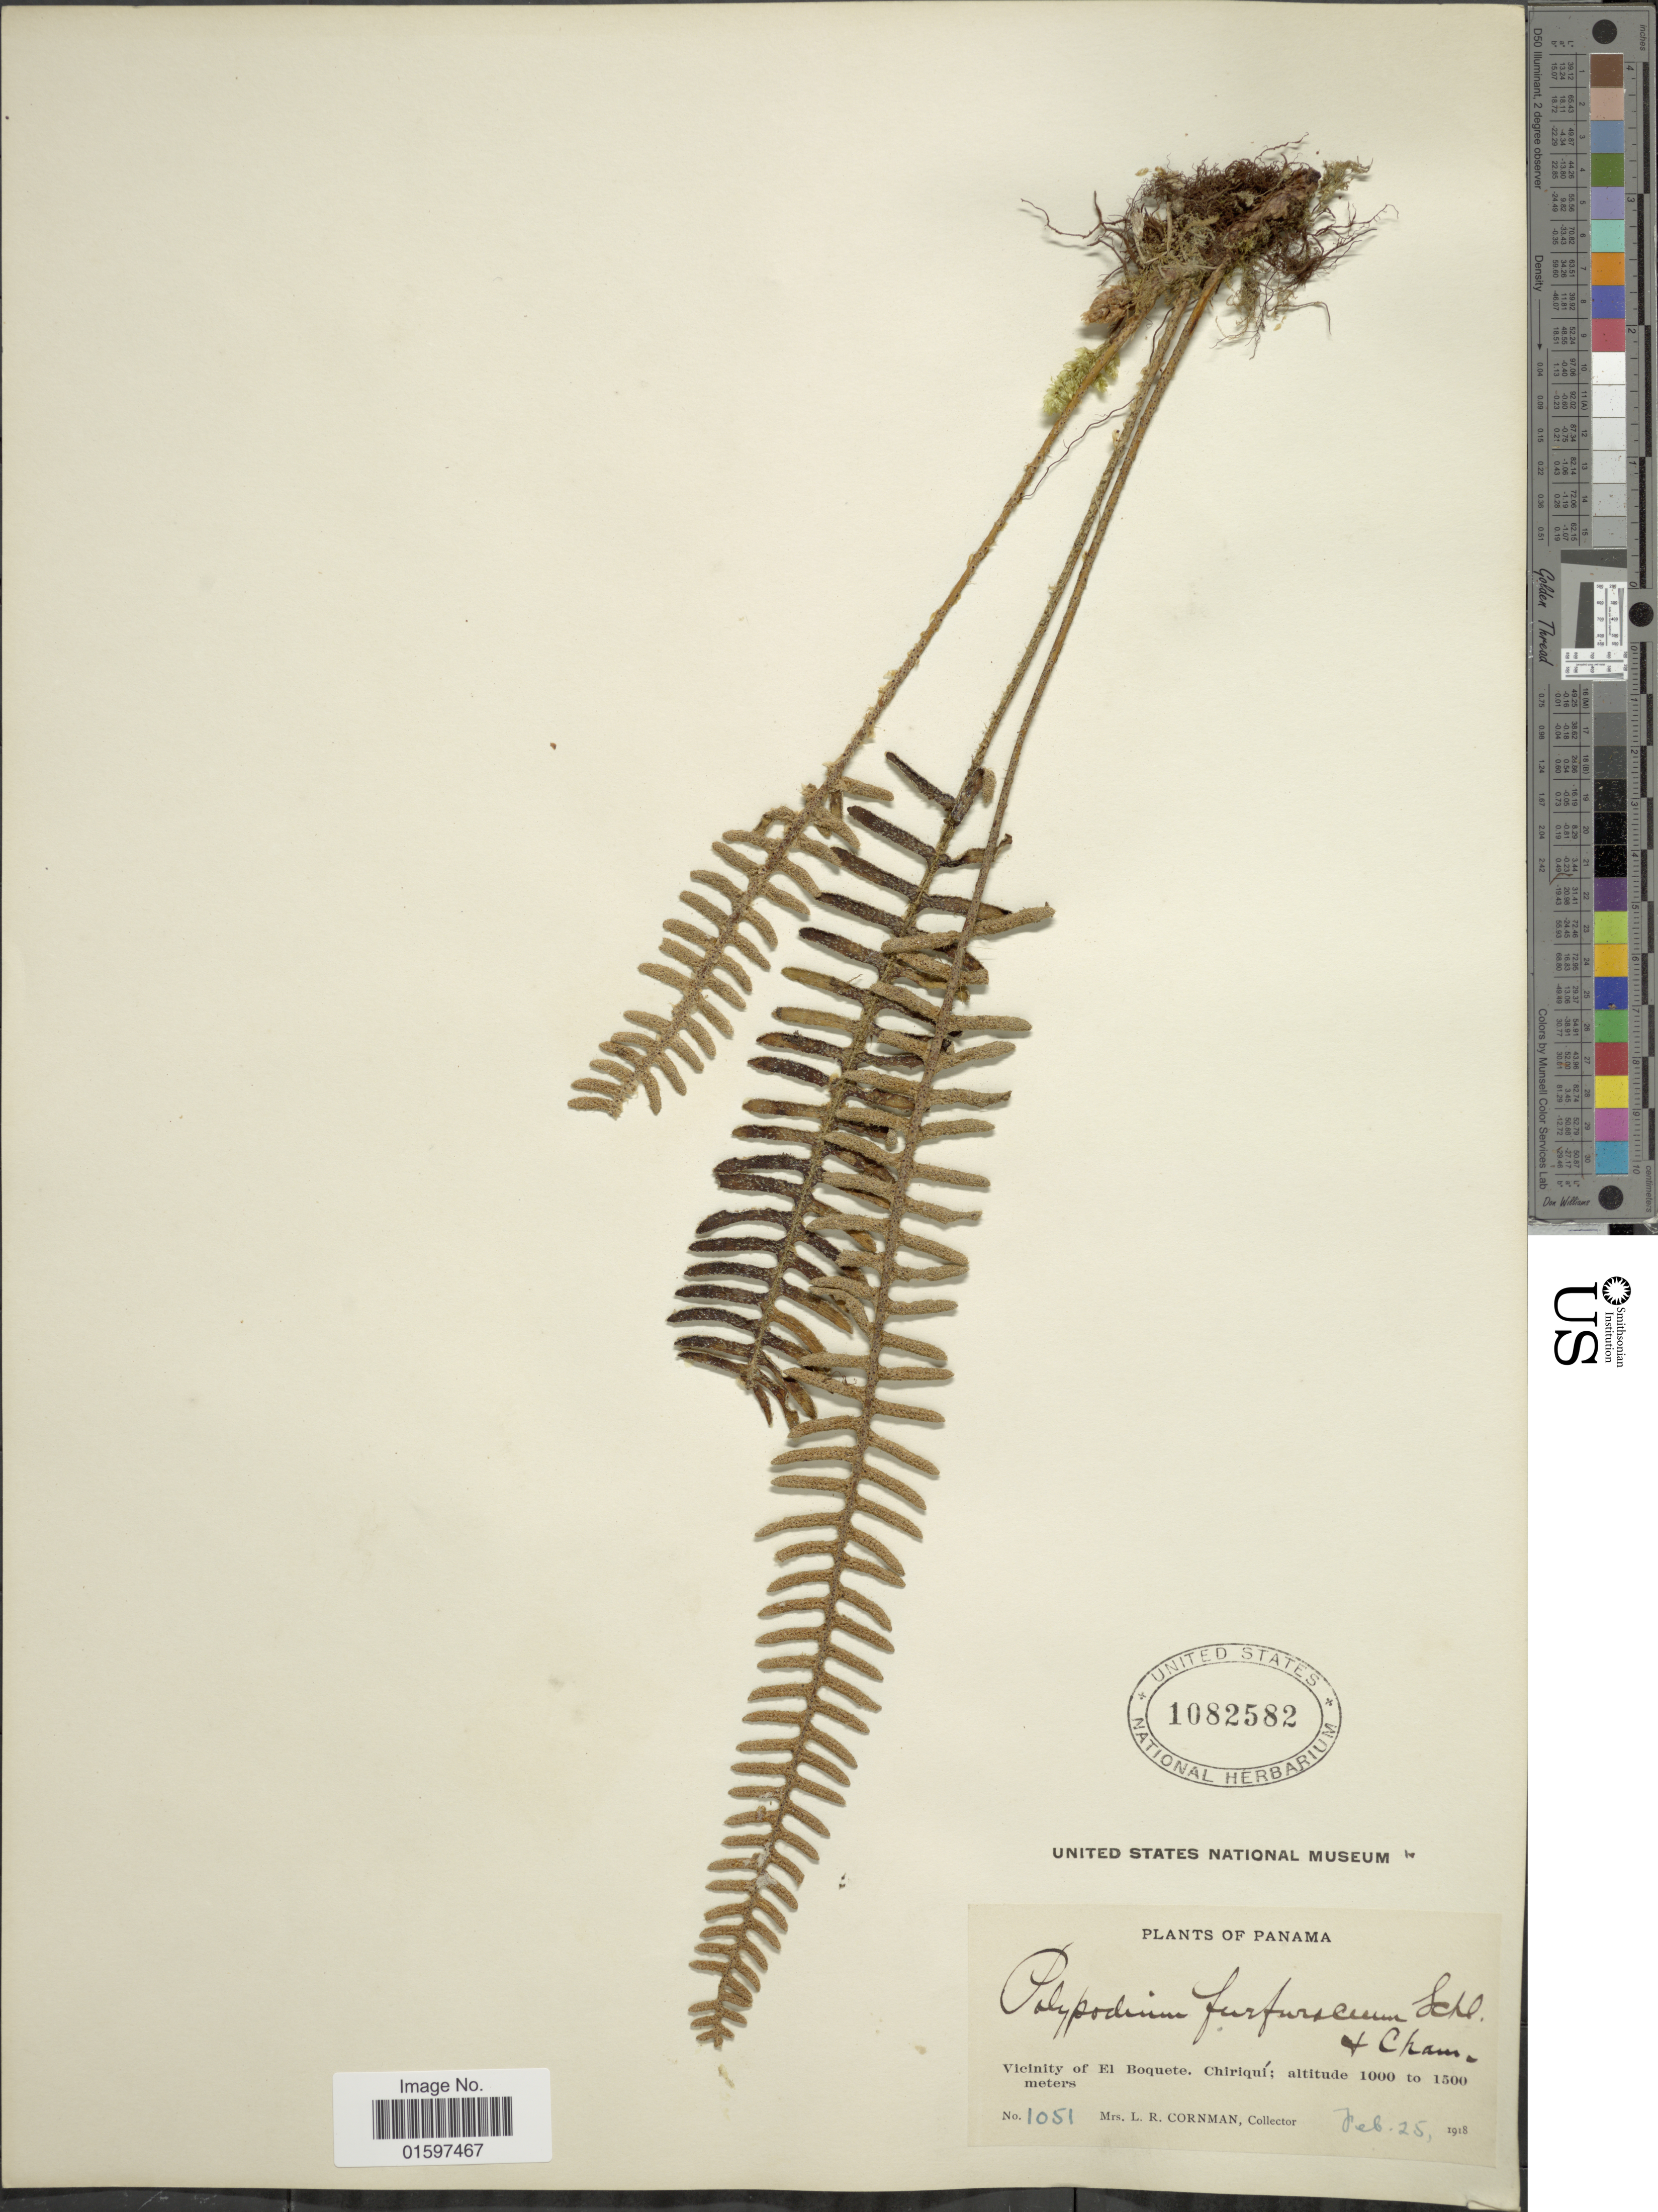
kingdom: Plantae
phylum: Tracheophyta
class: Polypodiopsida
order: Polypodiales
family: Polypodiaceae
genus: Pleopeltis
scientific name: Pleopeltis furfuracea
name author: (Schltdl. & Cham.) A.R. Sm. & Tejero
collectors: L. Cornman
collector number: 1051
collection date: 1918-02-25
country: Panama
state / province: Chiriqui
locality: Vicinity of El Boquete, Chiriquí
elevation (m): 1000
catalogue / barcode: US 1082582